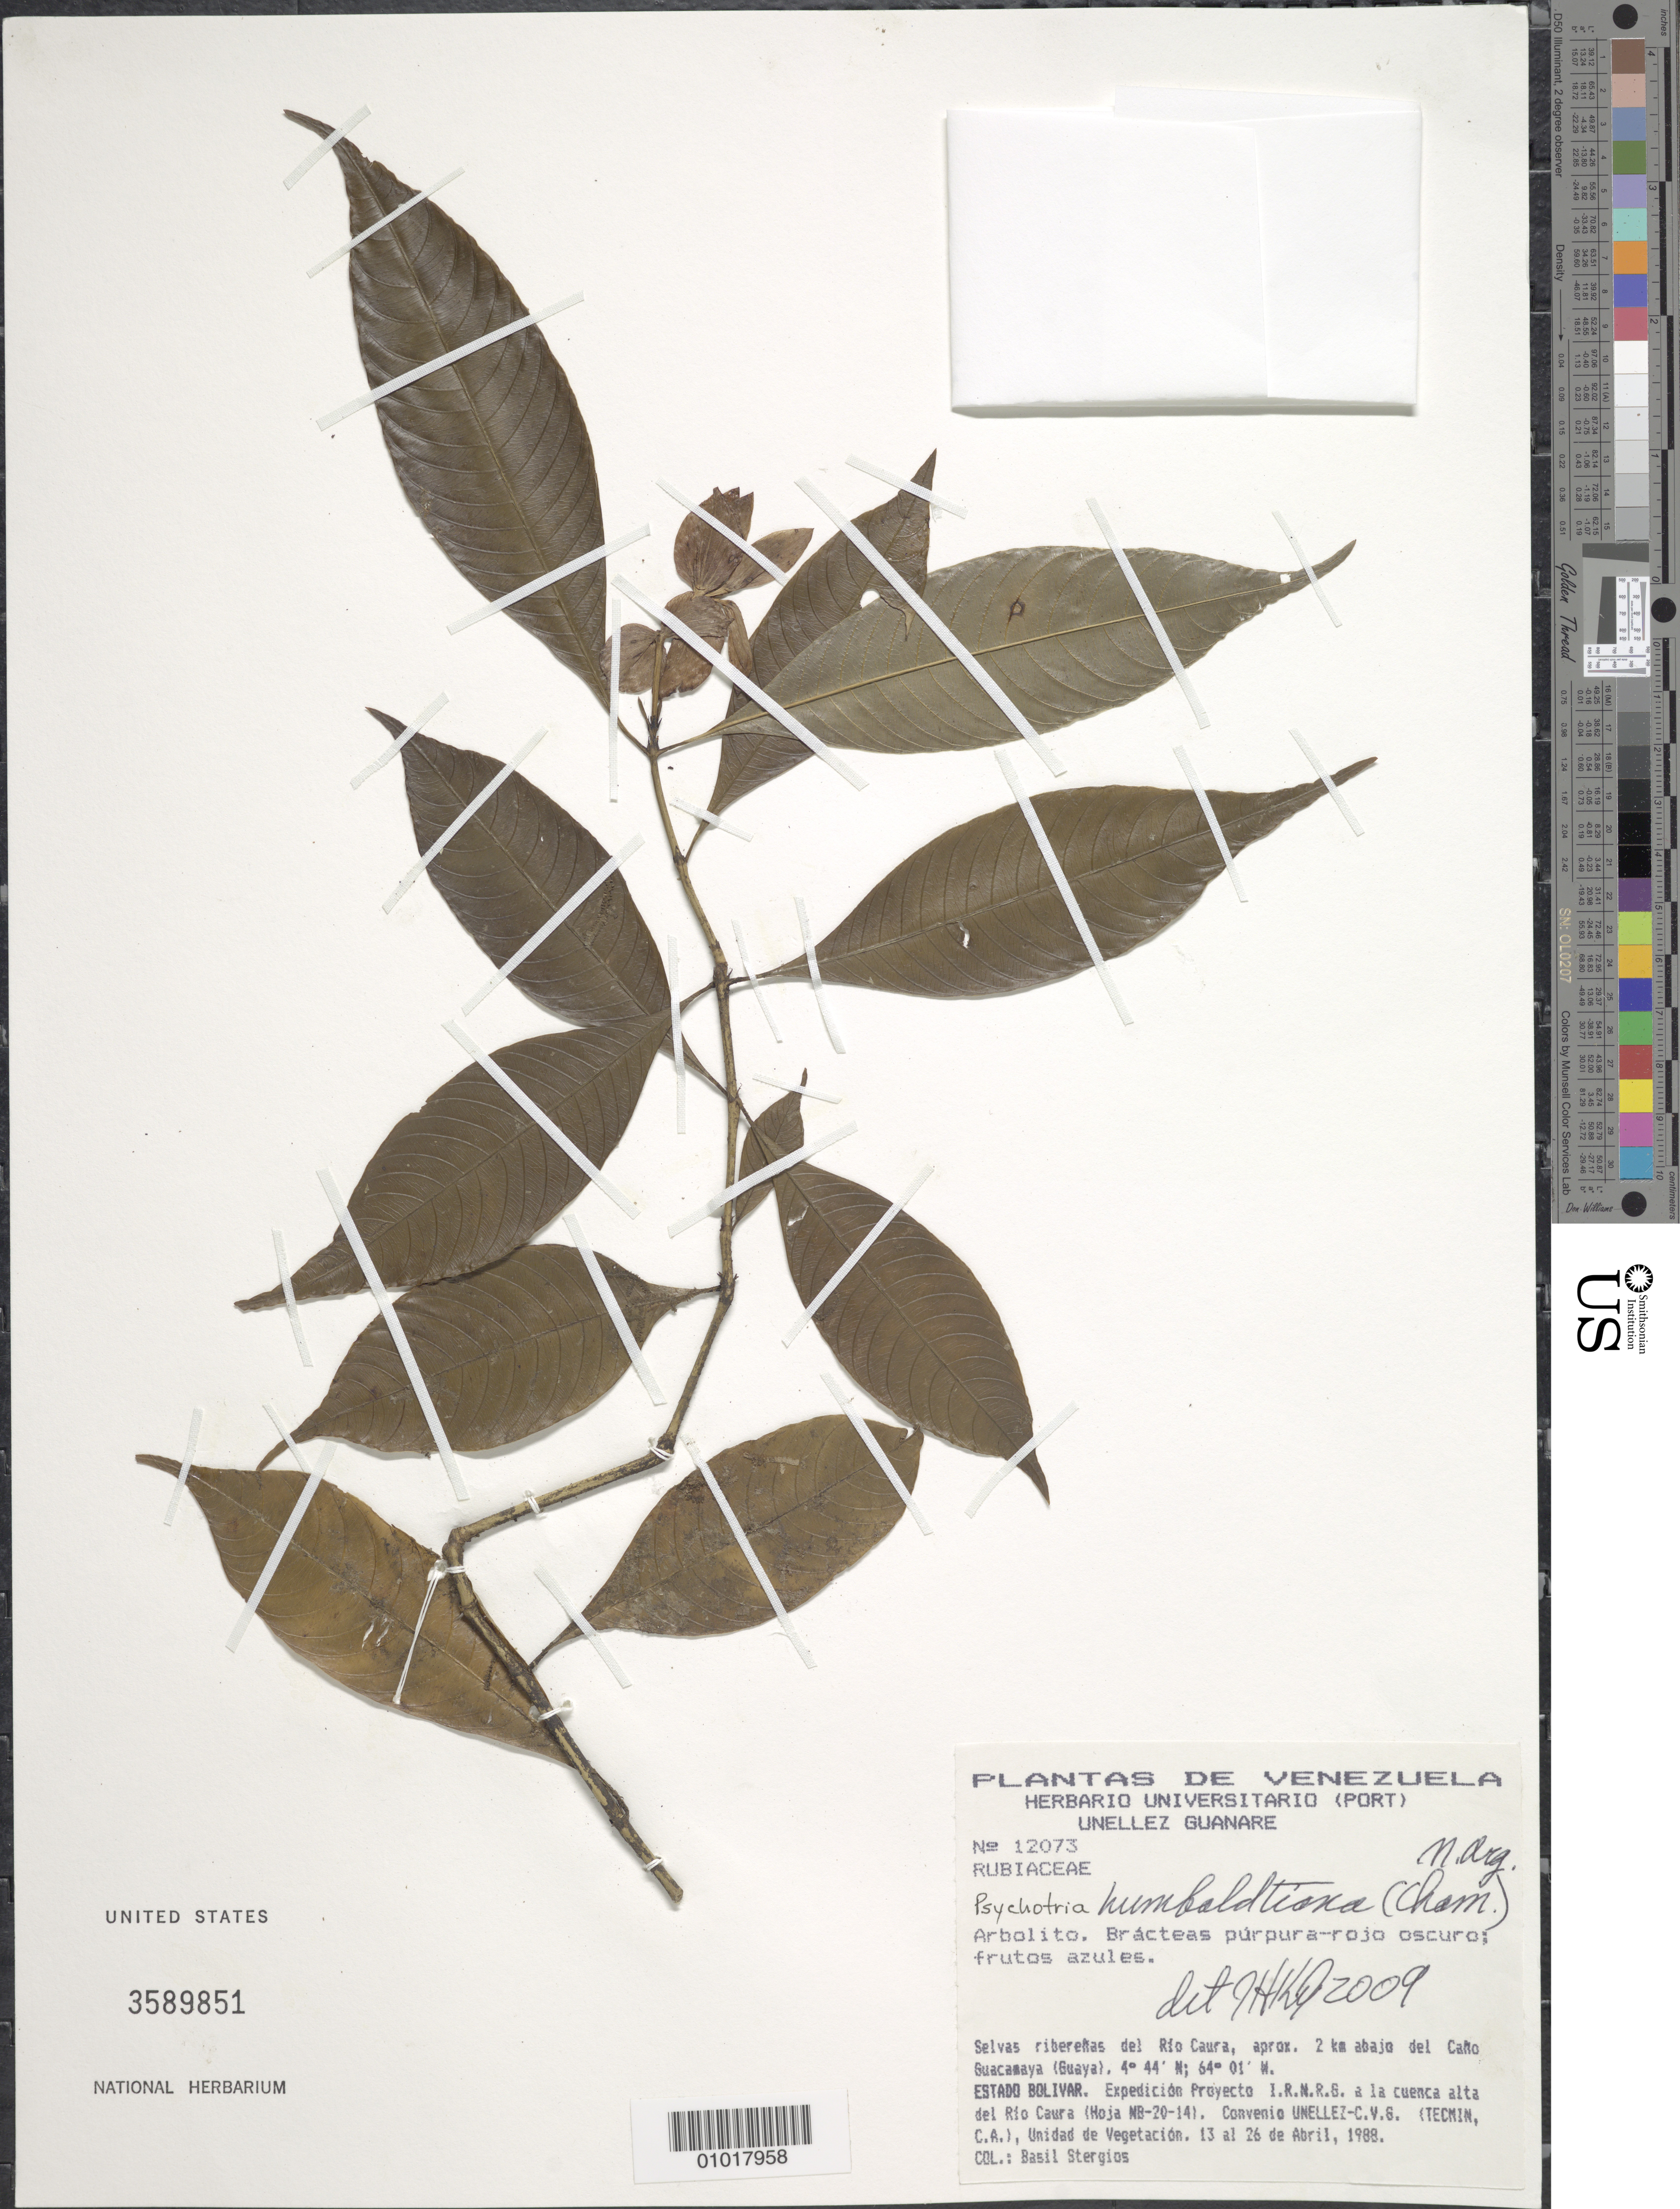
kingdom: Plantae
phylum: Tracheophyta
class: Magnoliopsida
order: Gentianales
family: Rubiaceae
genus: Psychotria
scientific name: Psychotria humboldtiana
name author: (Cham.) Müll. Arg.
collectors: B. G. Stergios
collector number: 12073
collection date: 1988-04-13/1988-04-26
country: Venezuela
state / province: Bolivar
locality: Rio Caura, aprox. 2 km abajo del Cano Guacamaya (Guaya)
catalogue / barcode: US 3589851